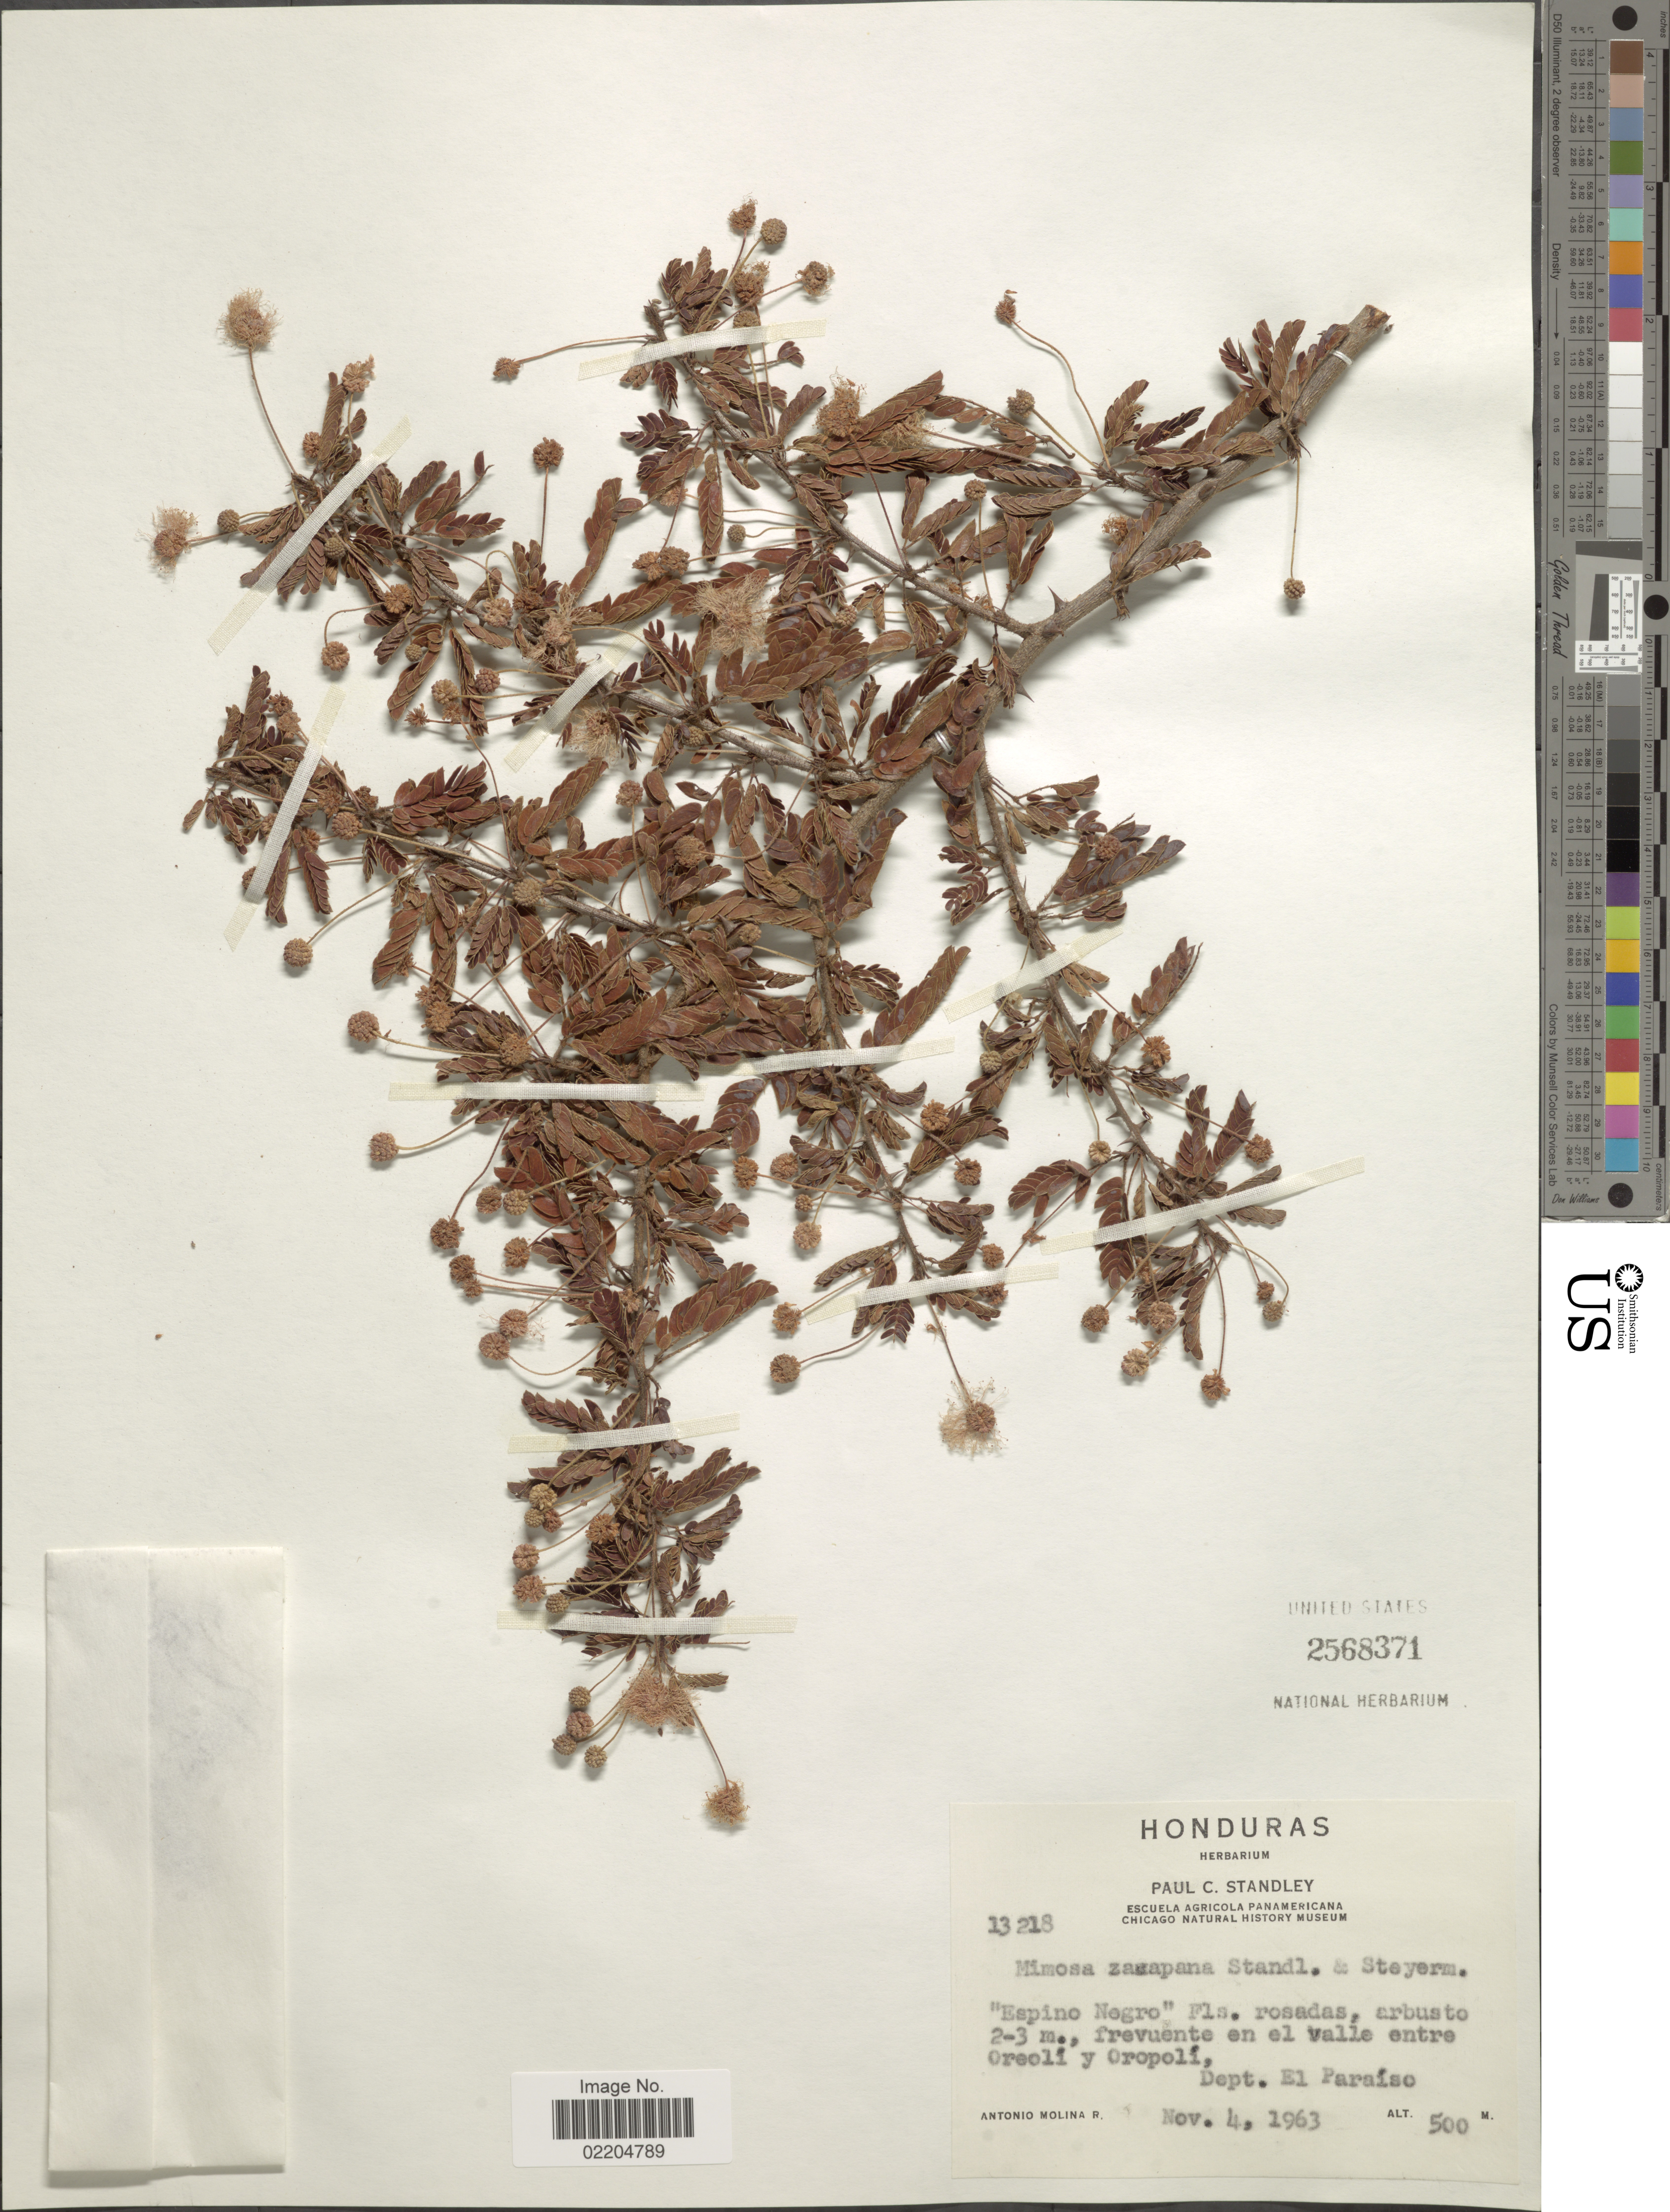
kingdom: Plantae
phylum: Tracheophyta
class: Magnoliopsida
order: Fabales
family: Fabaceae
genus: Mimosa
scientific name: Mimosa zacapana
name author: Standl. & Steyerm.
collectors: A. Molina R.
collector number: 13218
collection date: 1963-11-04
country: Honduras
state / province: El Paraíso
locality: Honduras, Frevuente en el valle entre Oreoli y Oropoli, Dept. El Paraiso.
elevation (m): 500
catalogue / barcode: US 2568371